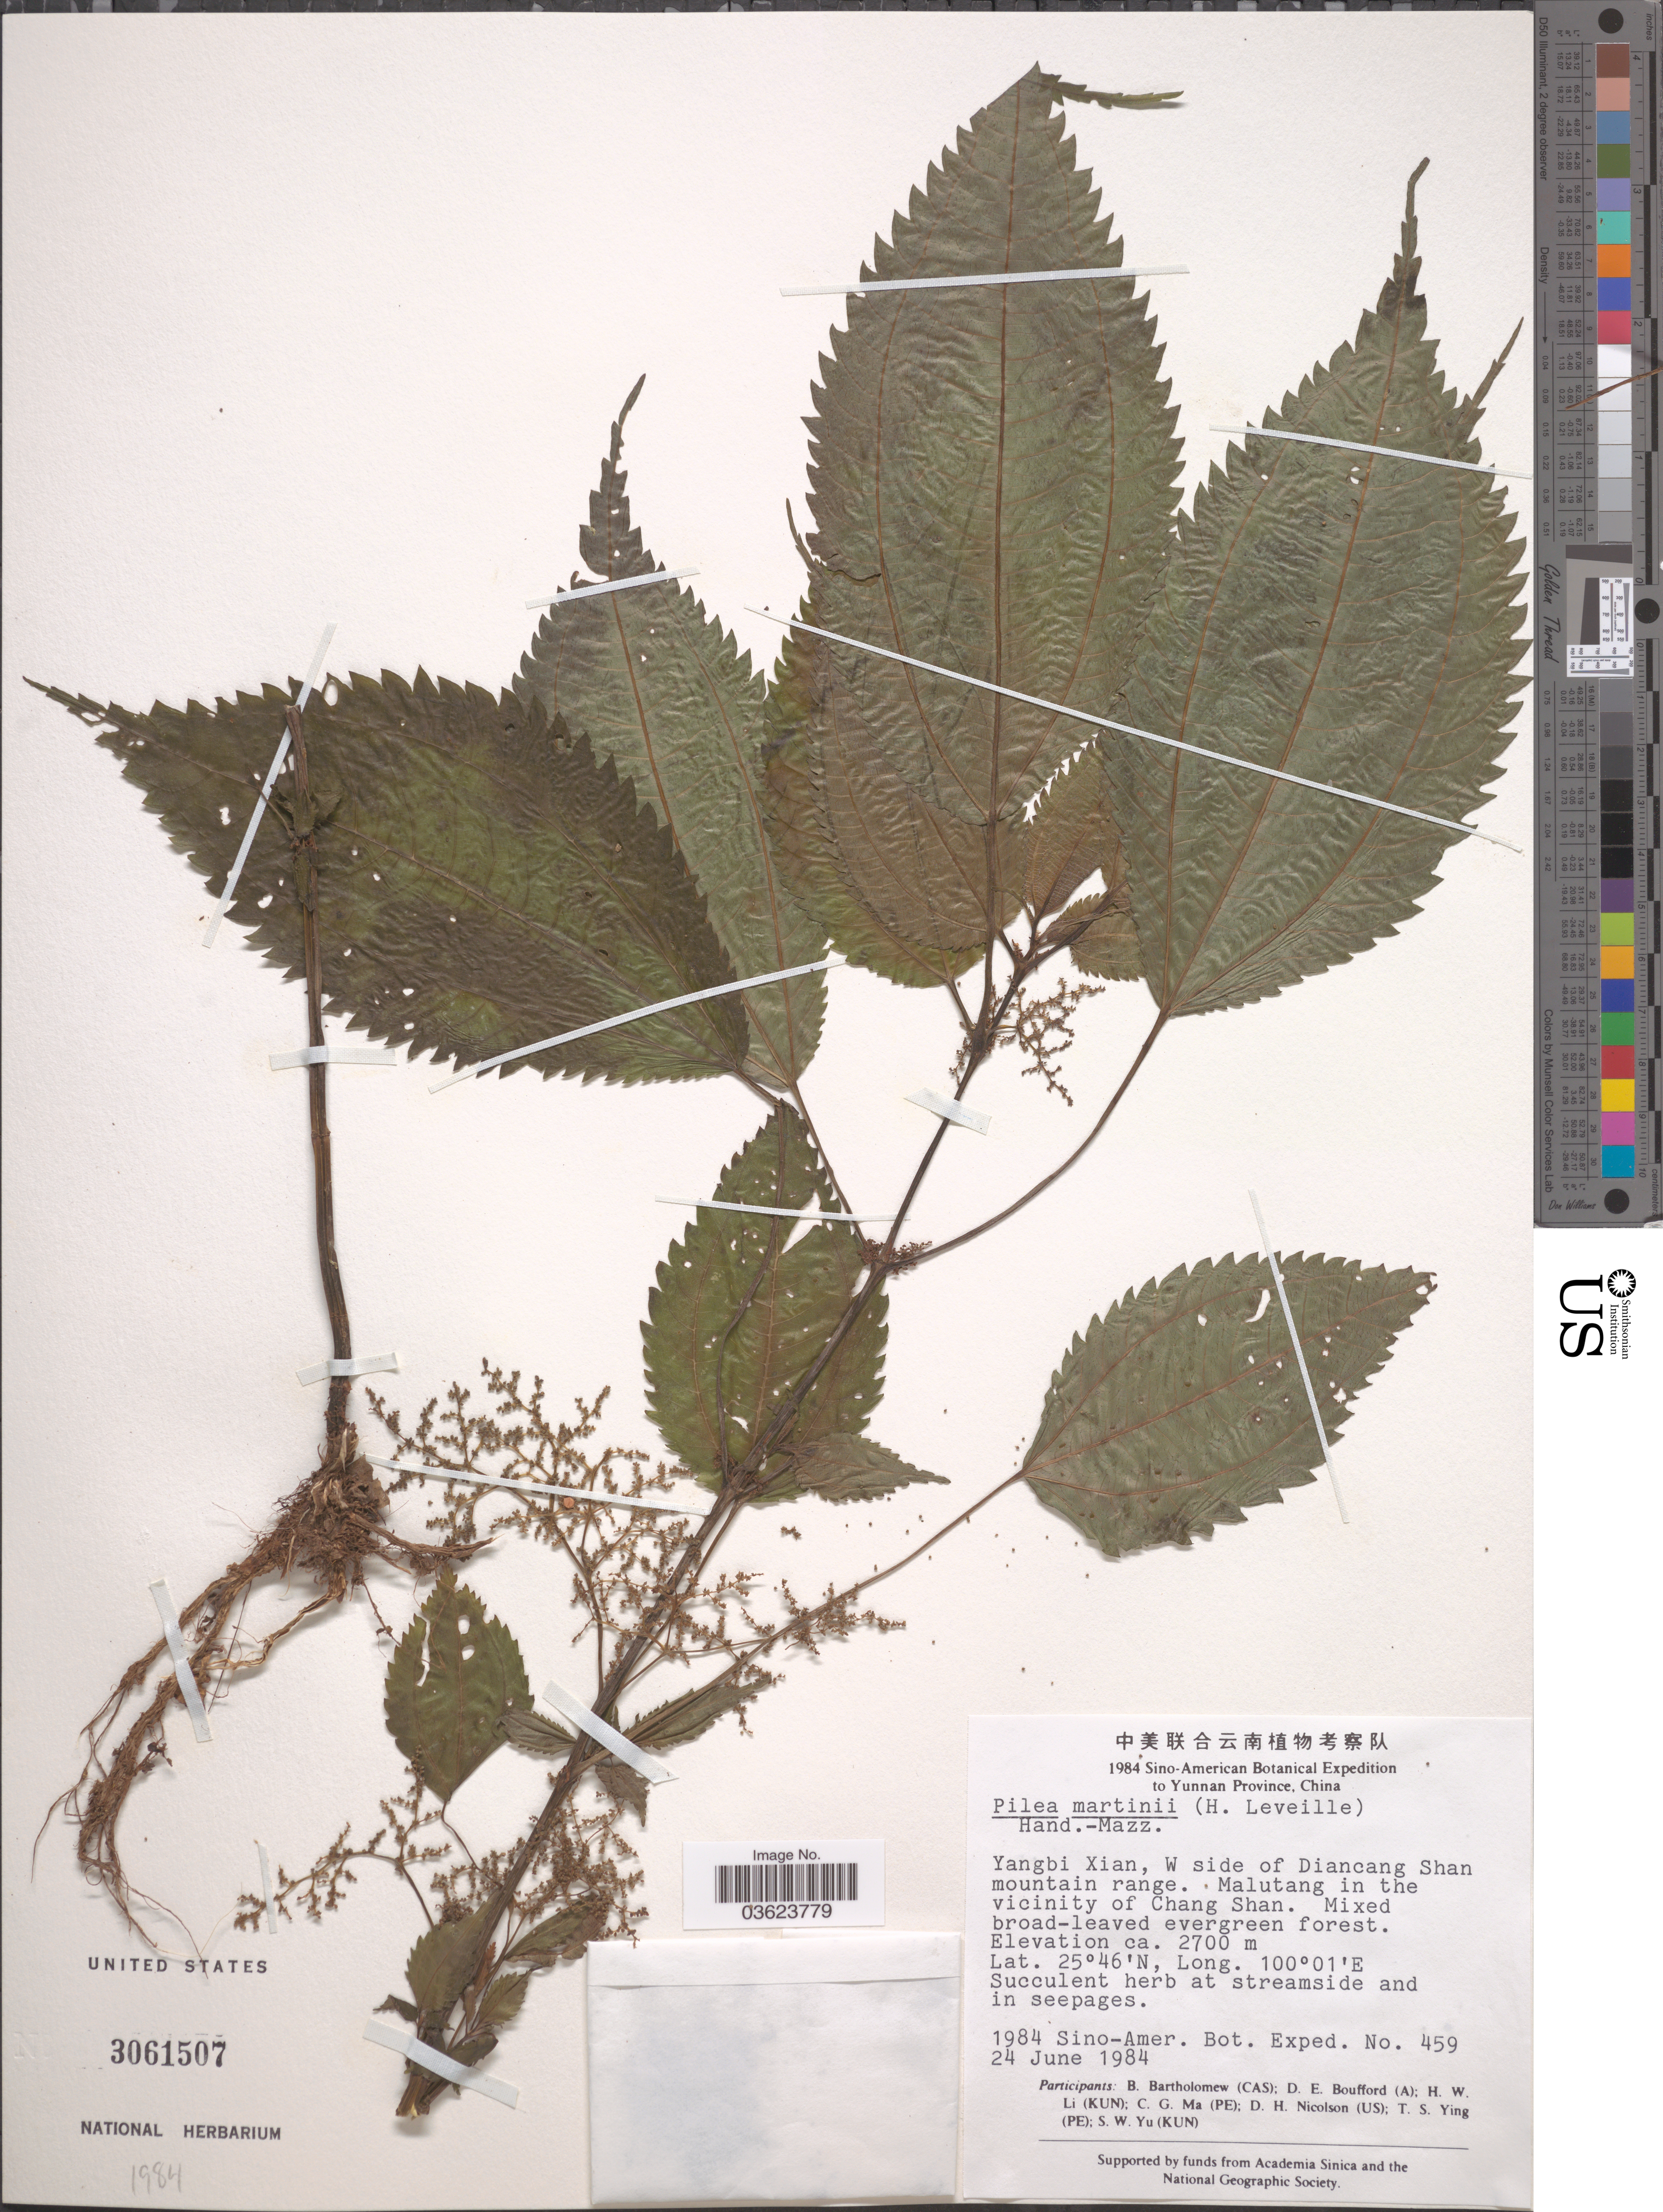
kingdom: Plantae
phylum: Tracheophyta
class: Magnoliopsida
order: Rosales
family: Urticaceae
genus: Pilea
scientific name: Pilea martinii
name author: Hand.-Mazz.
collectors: Sino-Amer. Bot. Exped. 1984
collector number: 459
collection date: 1984-06-24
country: China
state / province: Yunnan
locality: Yangbi Xian, W side of Diancang Shan mountain range. Malutang in the vicinity of Chang Shan.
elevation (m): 2700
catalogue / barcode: US 3061507